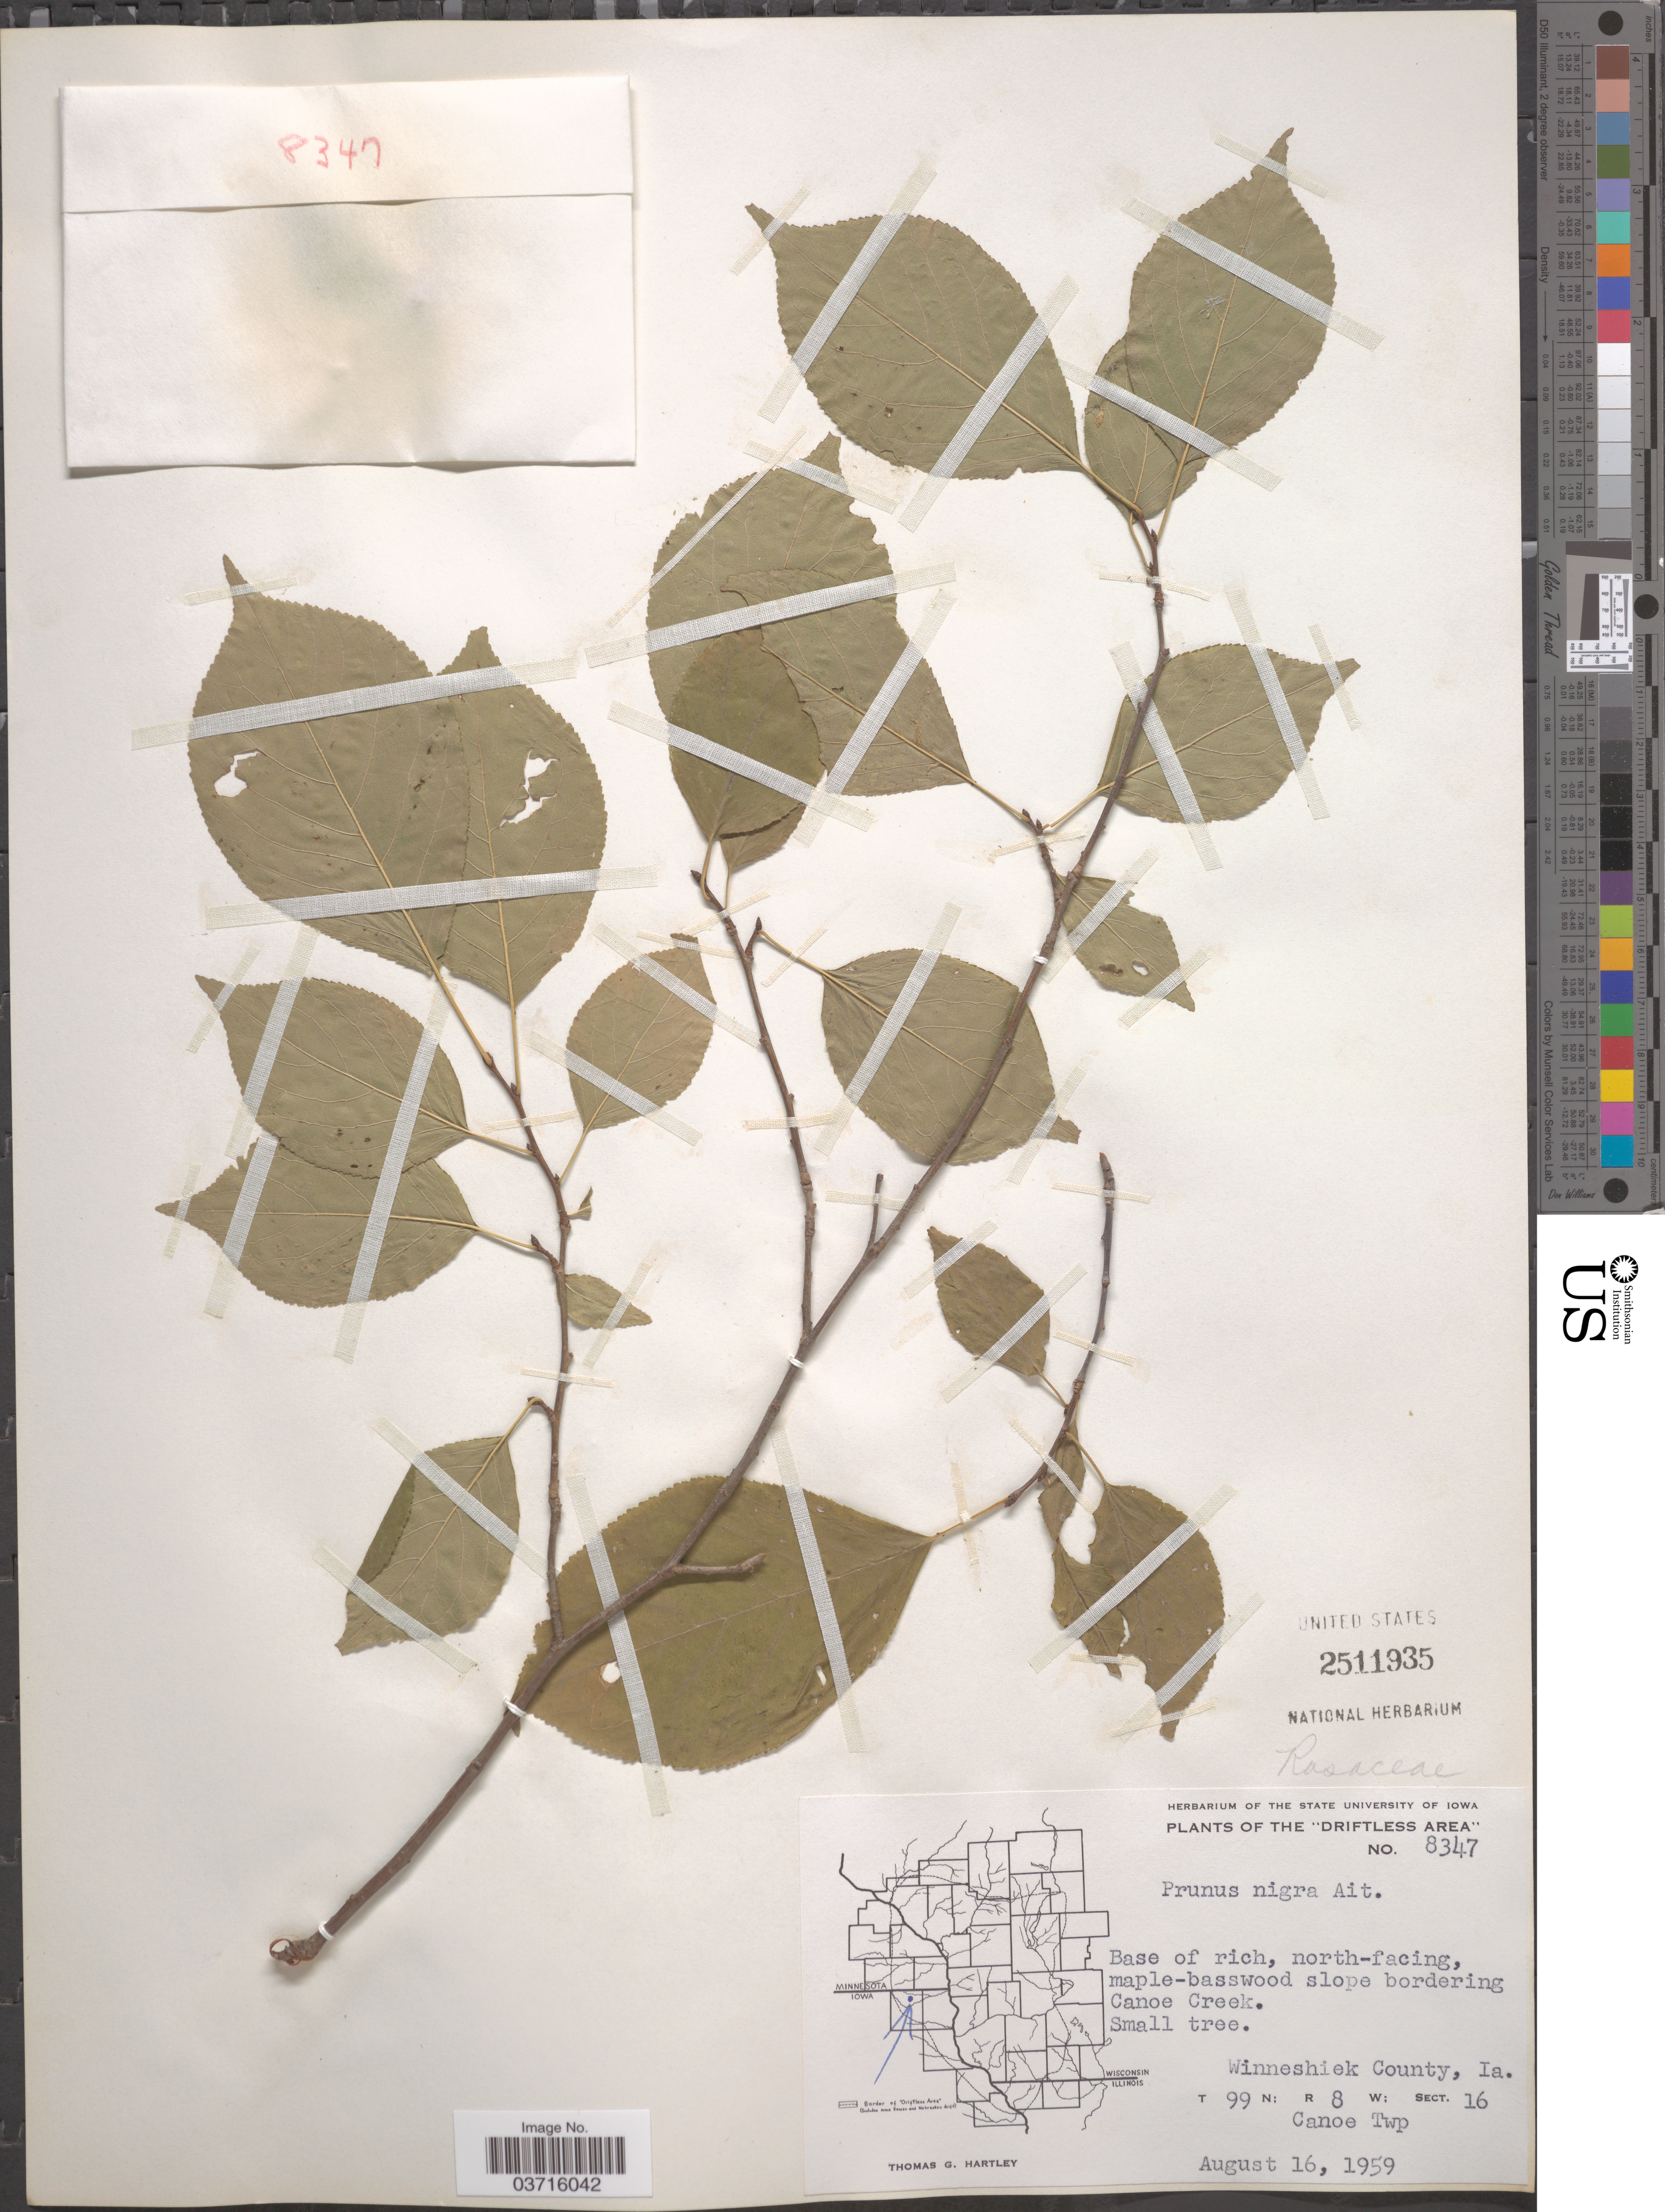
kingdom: Plantae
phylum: Tracheophyta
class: Magnoliopsida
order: Rosales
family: Rosaceae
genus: Prunus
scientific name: Prunus nigra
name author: Wight & Hedrick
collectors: T. G. Hartley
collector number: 8347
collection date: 1959-08-16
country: United States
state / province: Iowa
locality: The "Driftless Area". Base of rich, north-facing, maple-basswood slope bordering Canoe Creek. Winneshiek County. T 99 N; R 8 W; Sect. 16. Canoe Twp.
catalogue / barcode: US 2511935